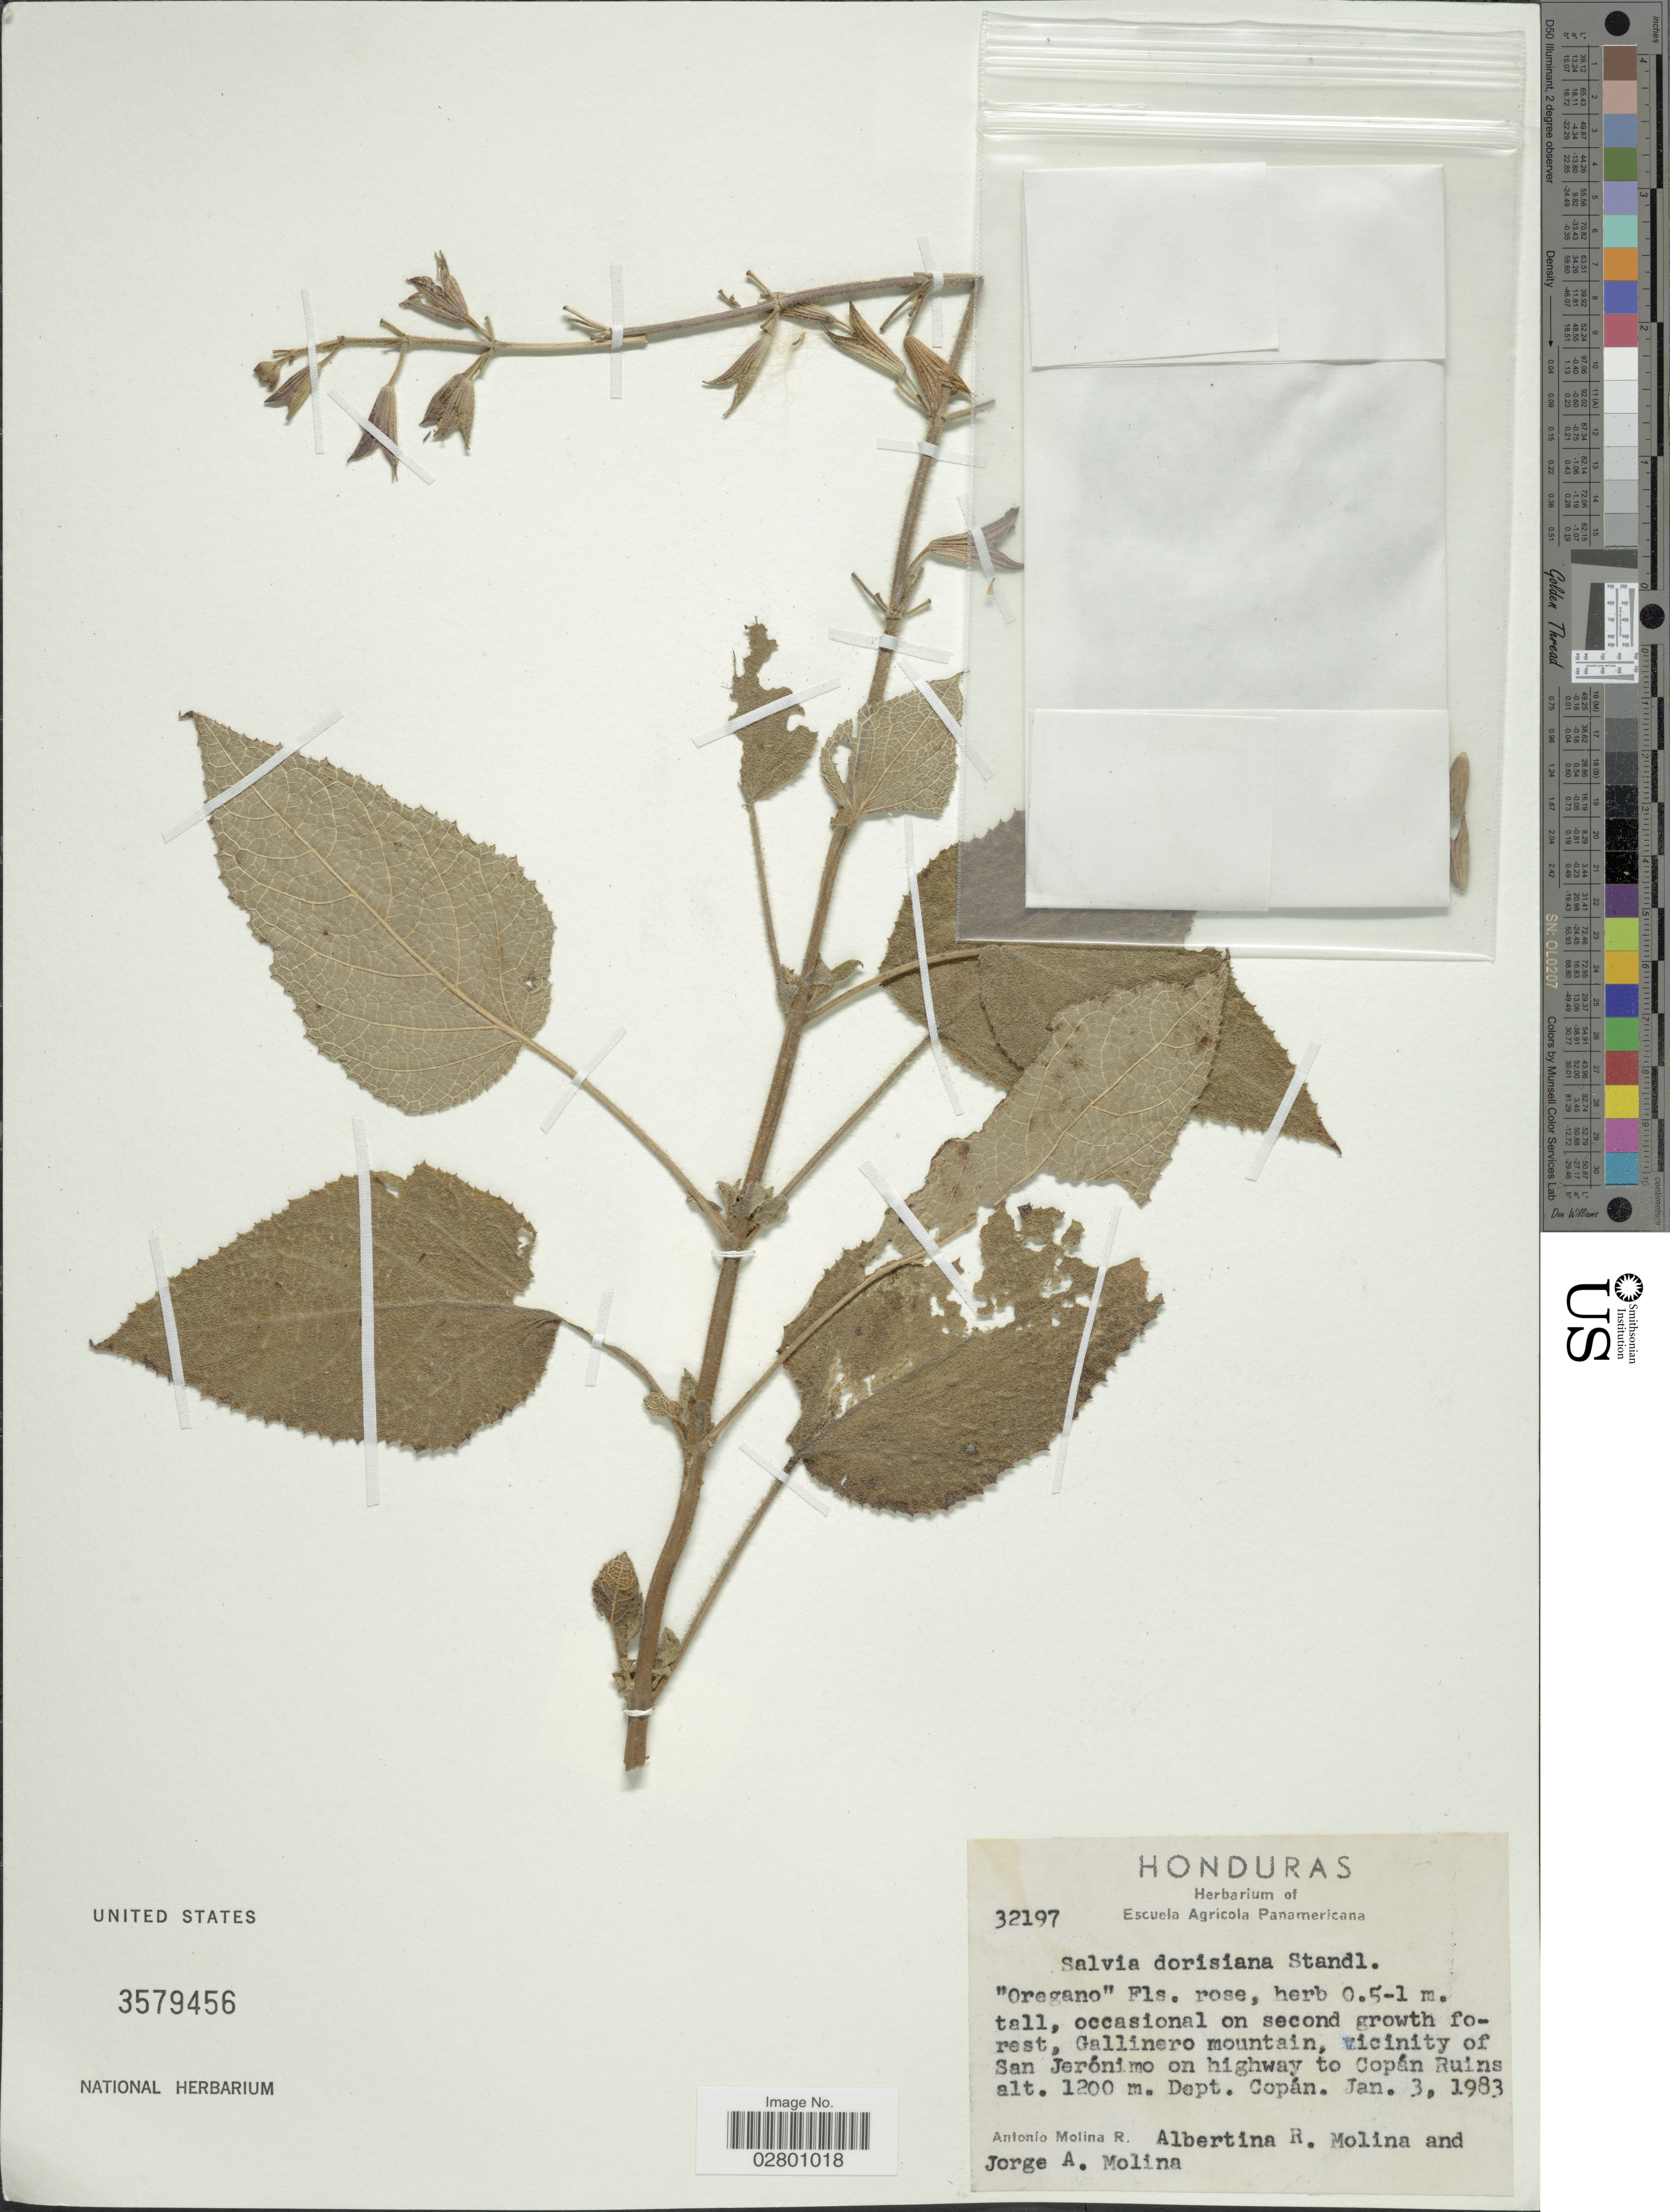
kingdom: Plantae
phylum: Tracheophyta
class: Magnoliopsida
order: Lamiales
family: Lamiaceae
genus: Salvia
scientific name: Salvia dorisiana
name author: Standl.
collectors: A. Molina R., A. R. Molina & J. A. Molina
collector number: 32197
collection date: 1983-01-03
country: Honduras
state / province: Copán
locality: Occasional on second growth forest, Gallinero mountain, vicinity of San Jerónimo on highway to Copán Ruins. Dept. Copán.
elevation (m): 1200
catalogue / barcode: US 3579456